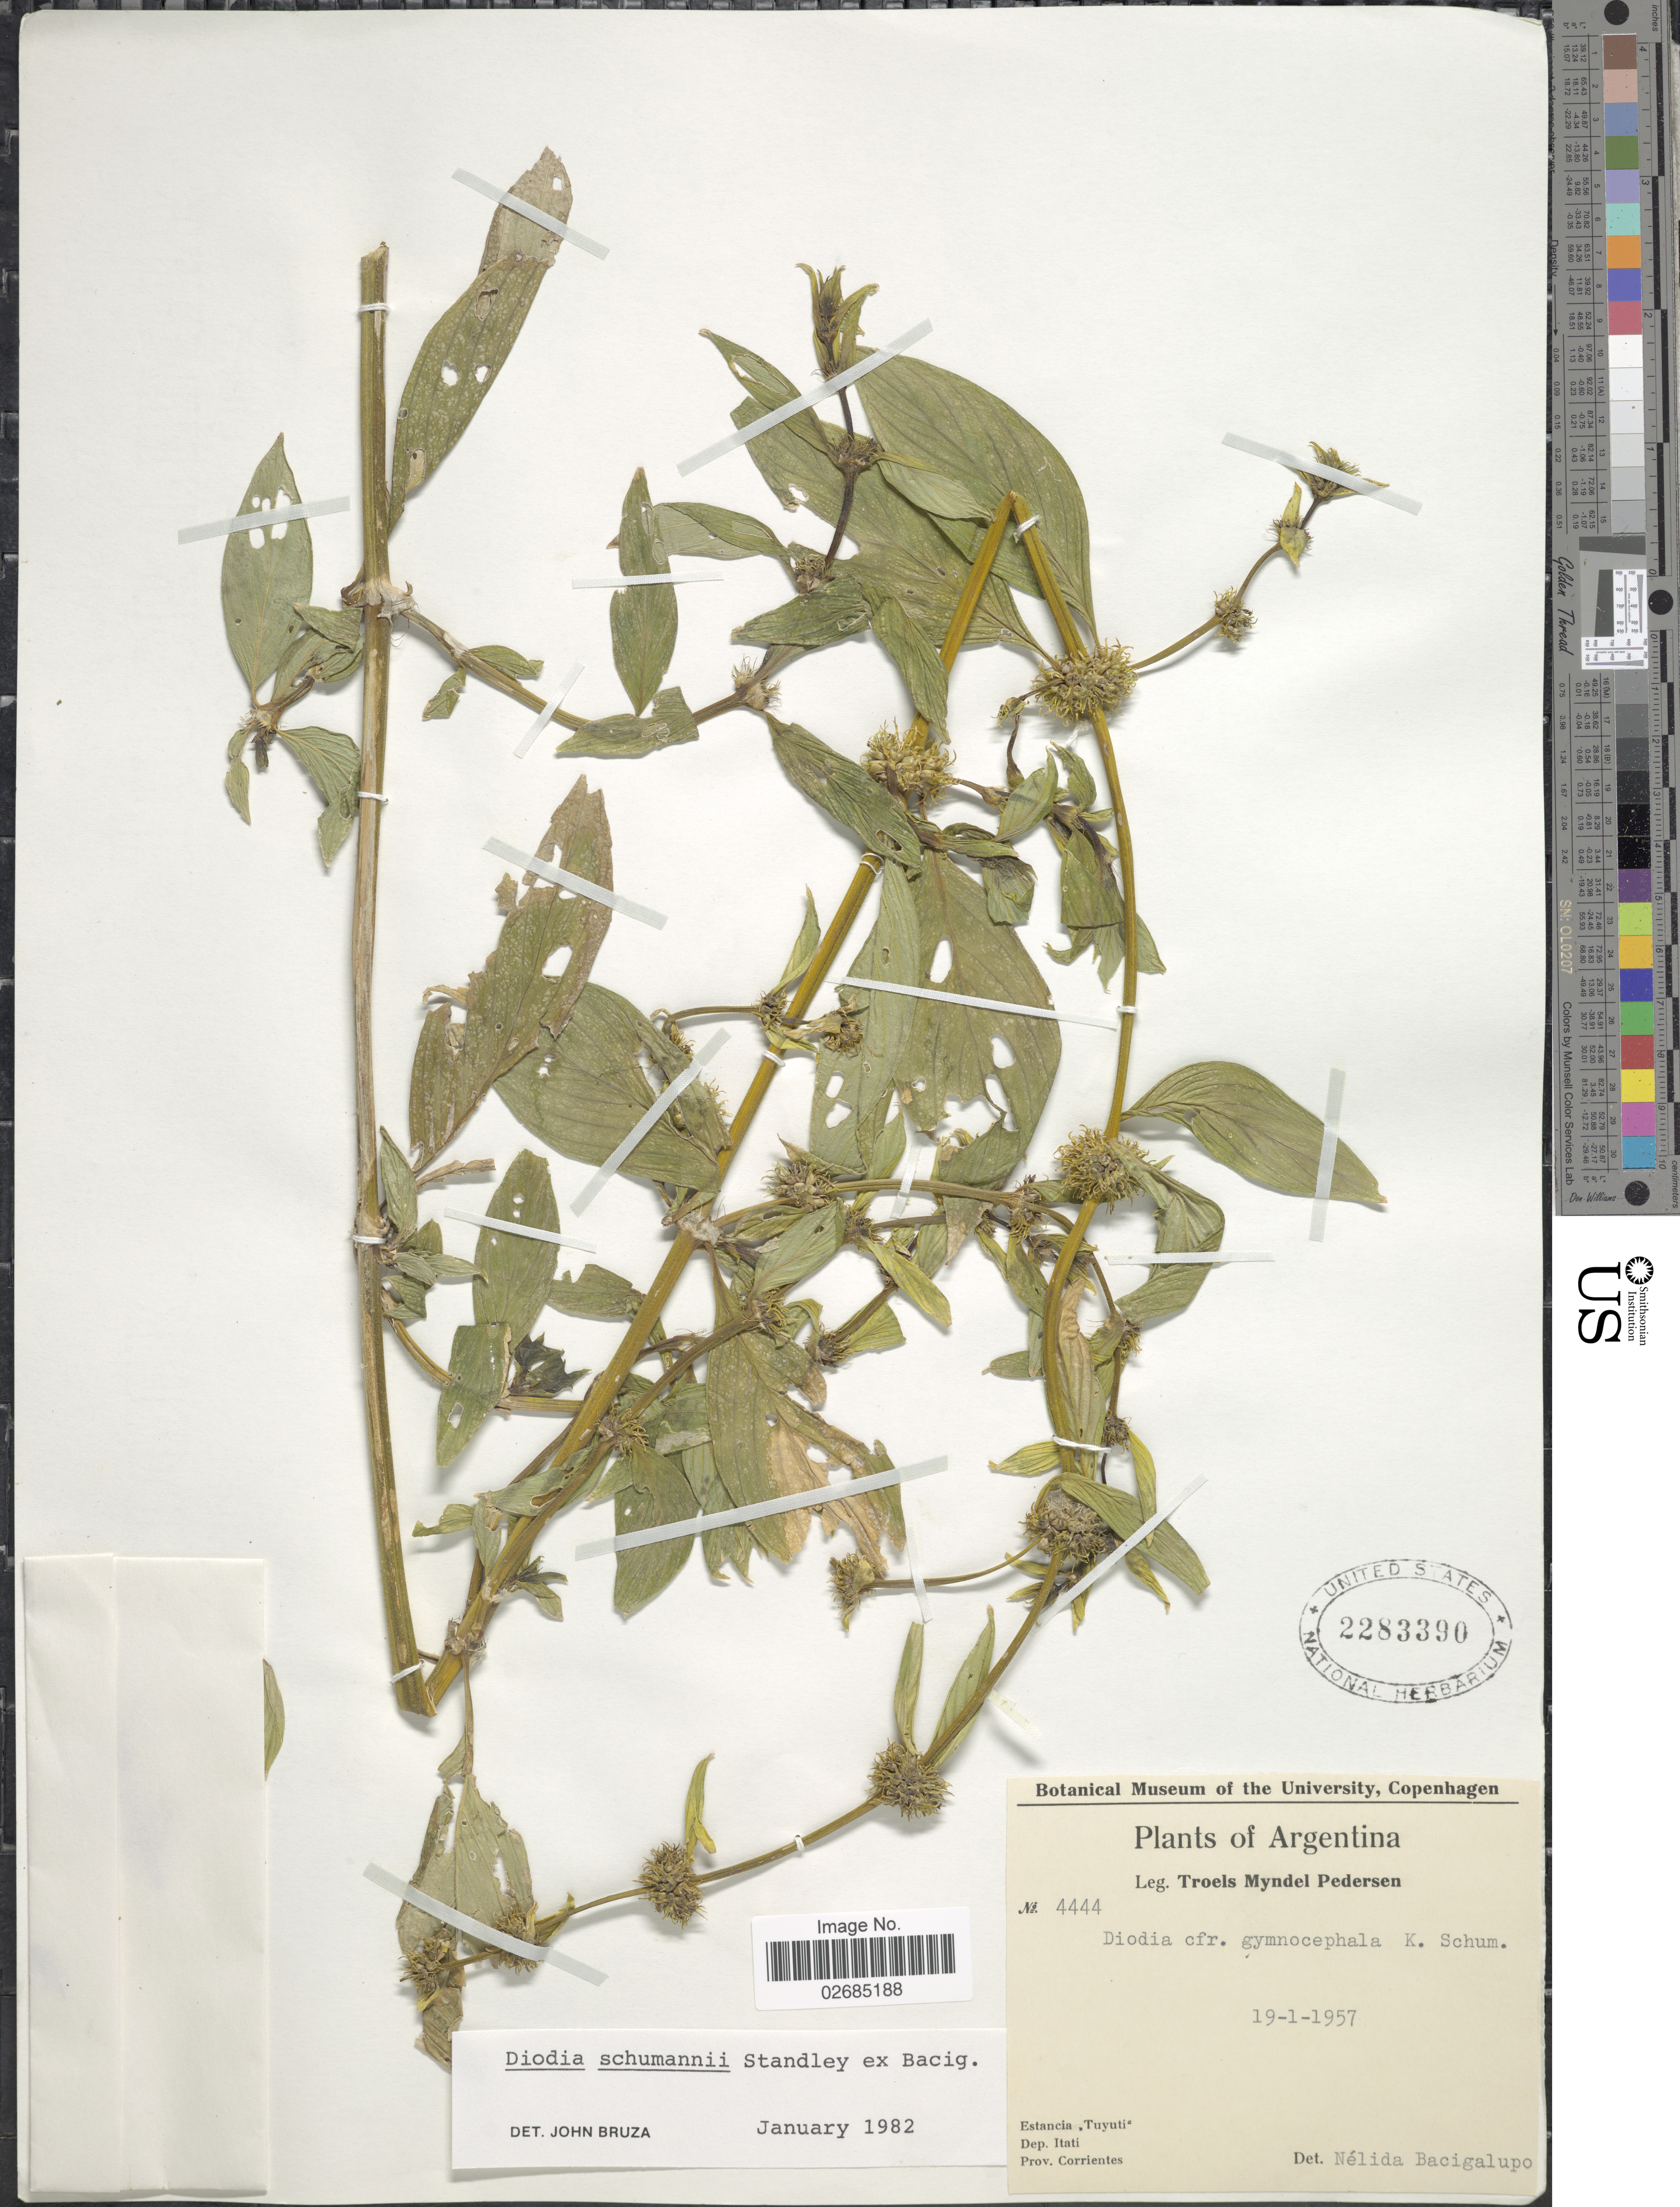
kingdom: Plantae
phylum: Tracheophyta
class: Magnoliopsida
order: Gentianales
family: Rubiaceae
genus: Diodia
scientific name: Diodia schumannii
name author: Standl. ex Bacigalupo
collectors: T. Pederson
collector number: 4444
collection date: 1957-01-19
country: Argentina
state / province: Corrientes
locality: Estancia "Tuyuti". Dep. Itati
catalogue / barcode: US 2283390